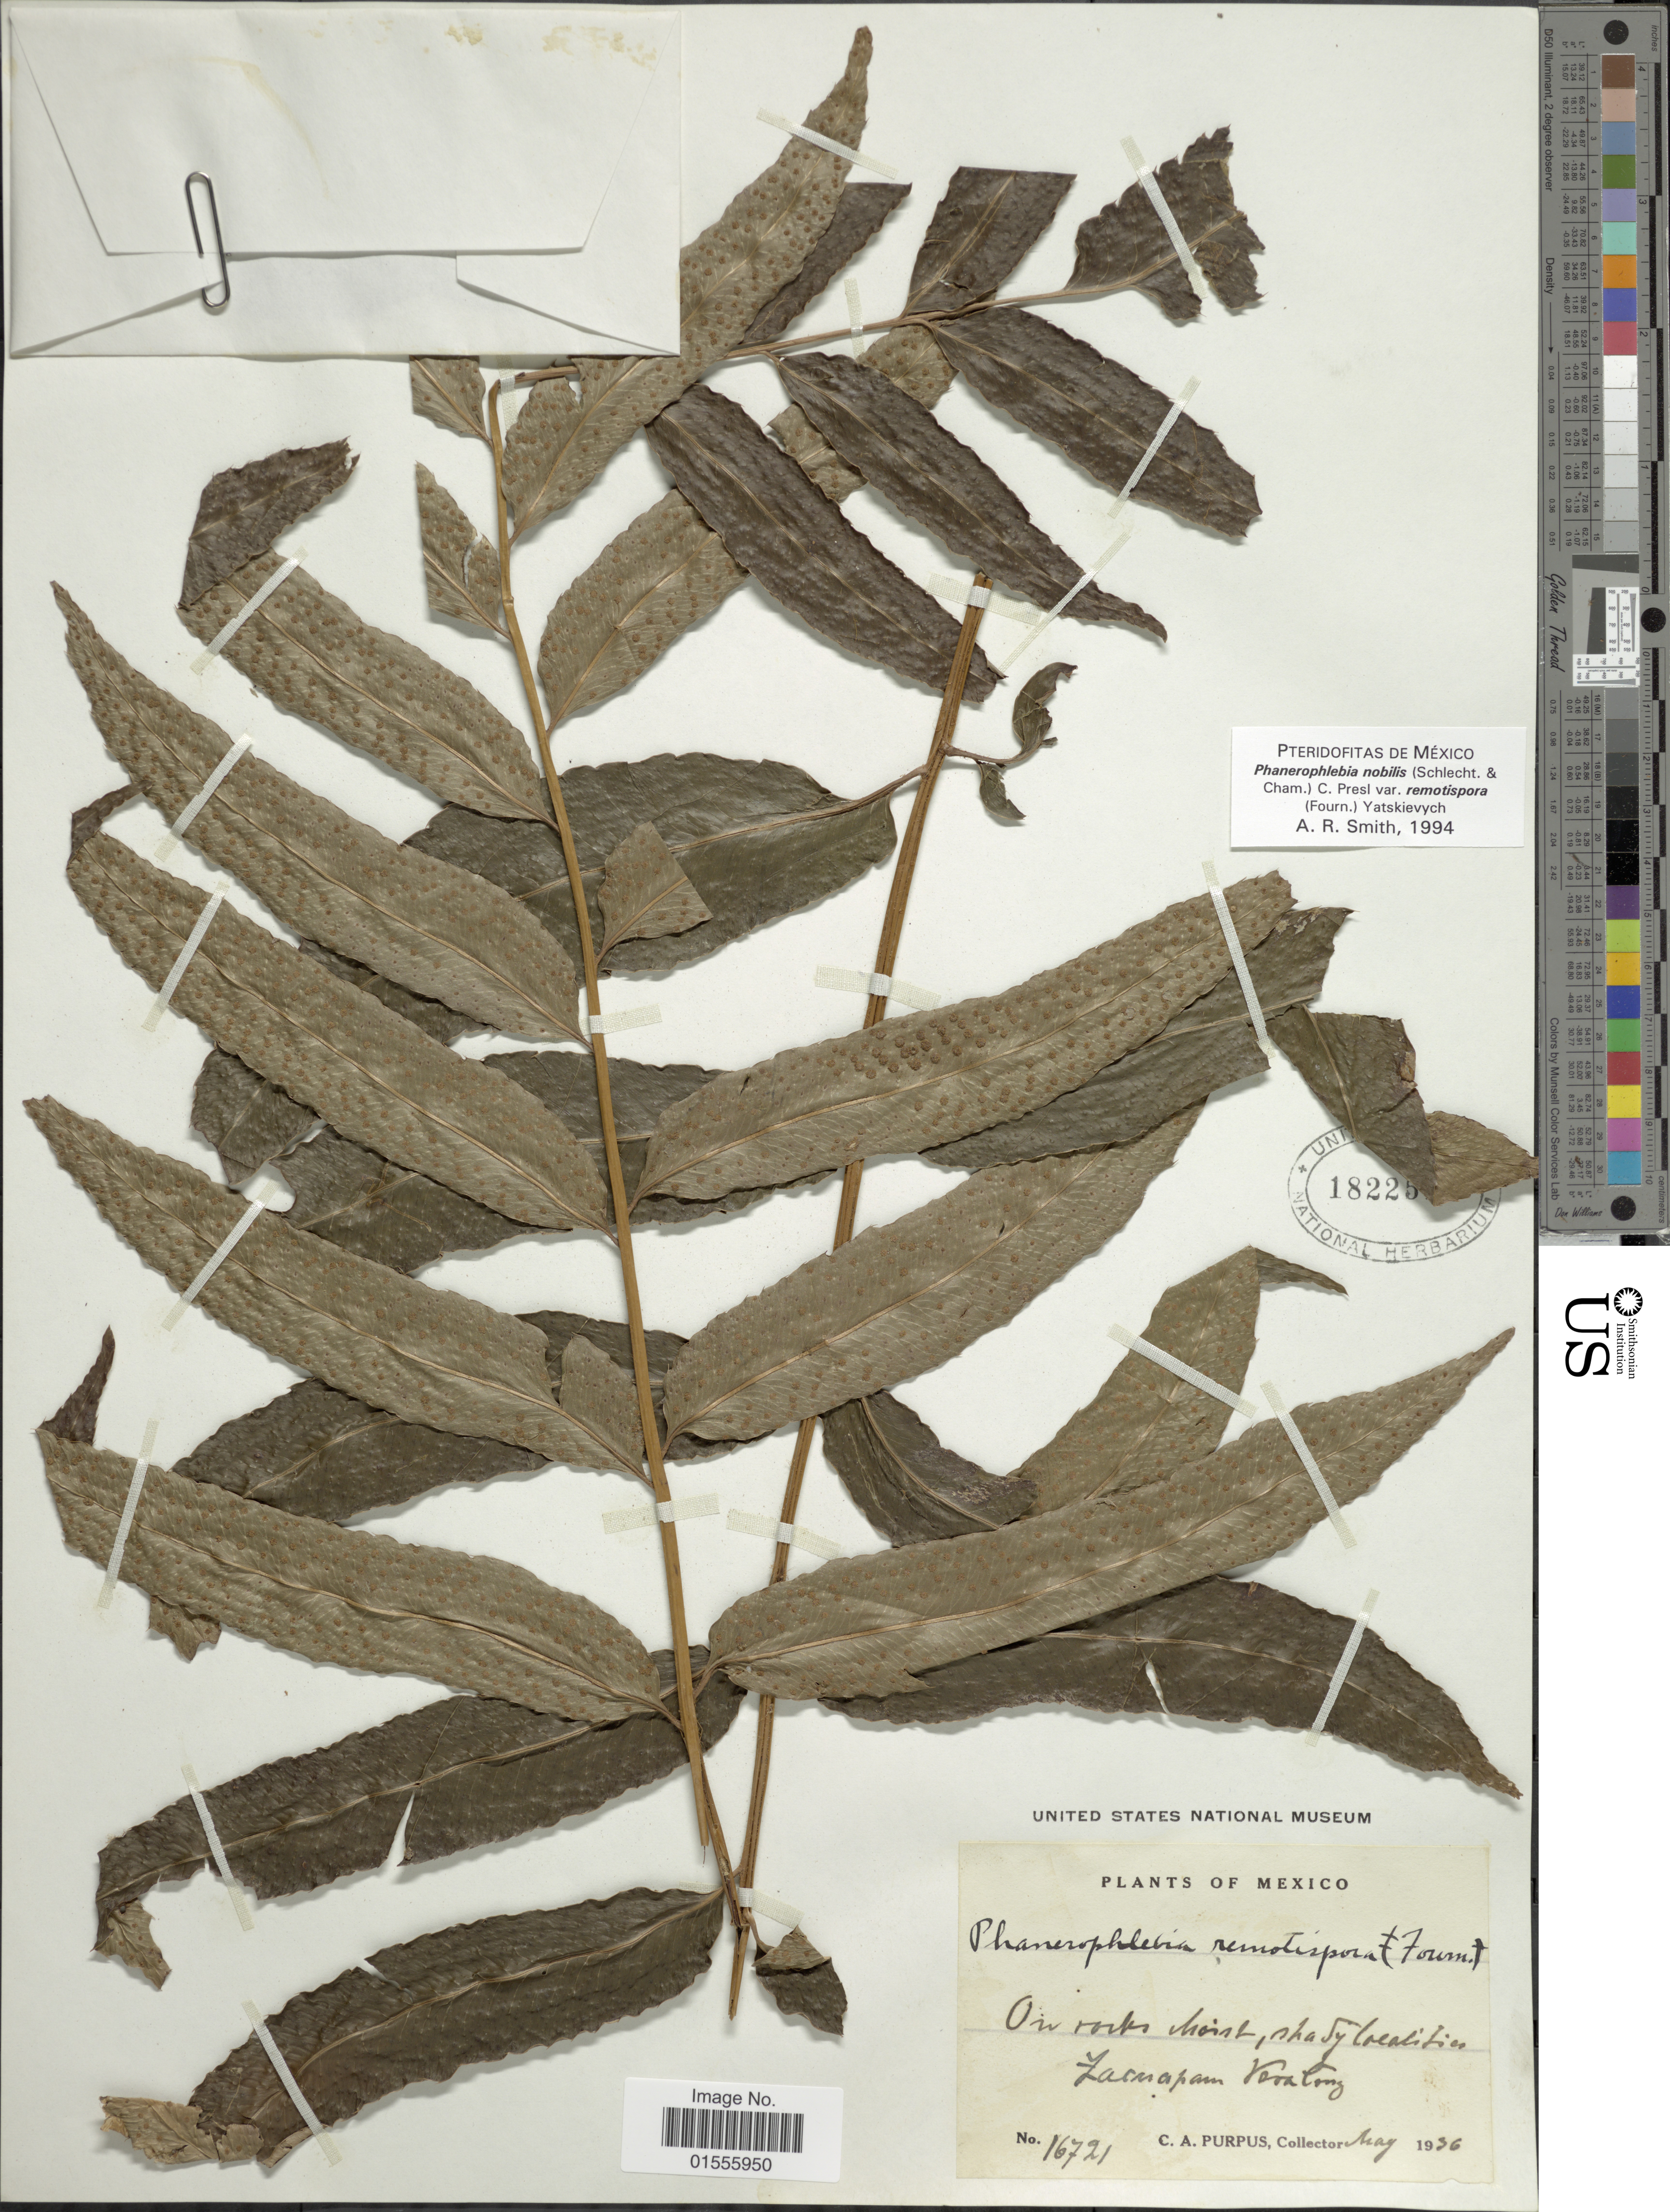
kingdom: Plantae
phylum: Tracheophyta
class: Polypodiopsida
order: Polypodiales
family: Dryopteridaceae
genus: Phanerophlebia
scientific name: Phanerophlebia remotispora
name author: E. Fourn.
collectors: C. A. Purpus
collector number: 16721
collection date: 1936-05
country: Mexico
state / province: Veracruz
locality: Zacuapan, Veracruz